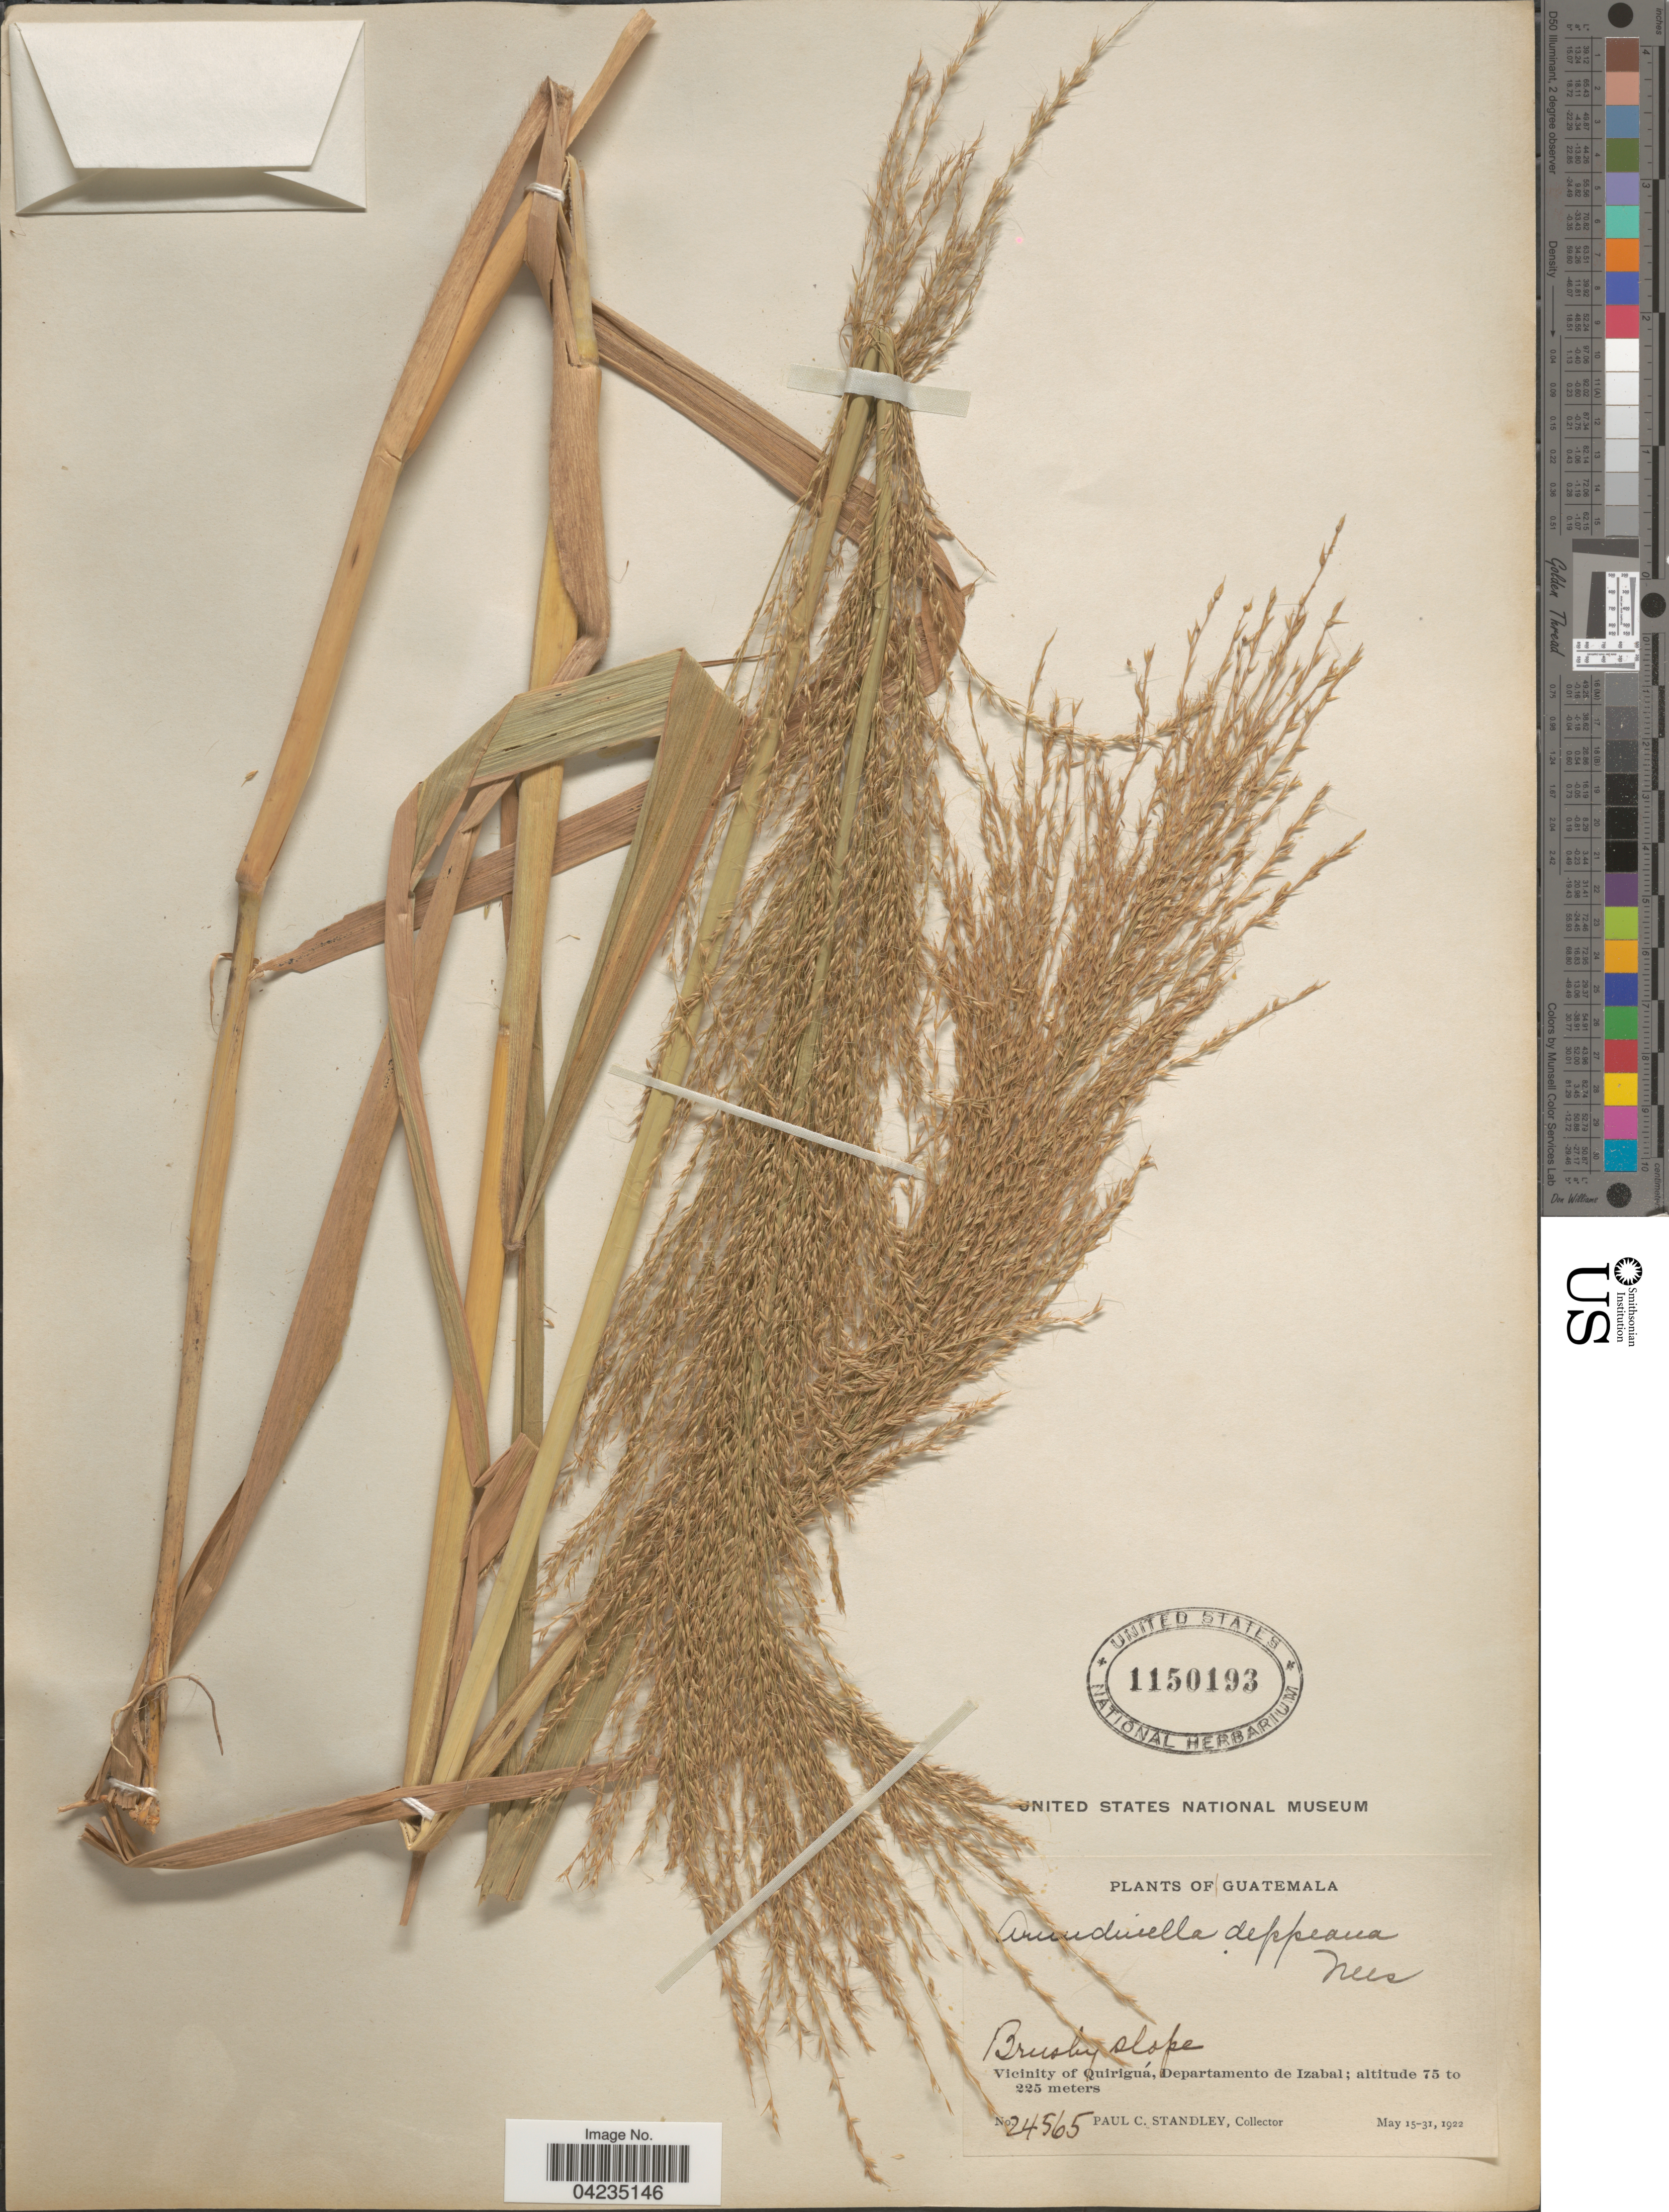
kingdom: Plantae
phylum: Tracheophyta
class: Liliopsida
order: Poales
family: Poaceae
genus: Arundinella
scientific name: Arundinella deppeana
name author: Nees ex Steud.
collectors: P. C. Standley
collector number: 24565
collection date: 1922-05-15/1922-05-31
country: Guatemala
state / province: Izabal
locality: Vicinity of Quiriguá, Departamento de Izabal.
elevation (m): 75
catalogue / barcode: US 1150193